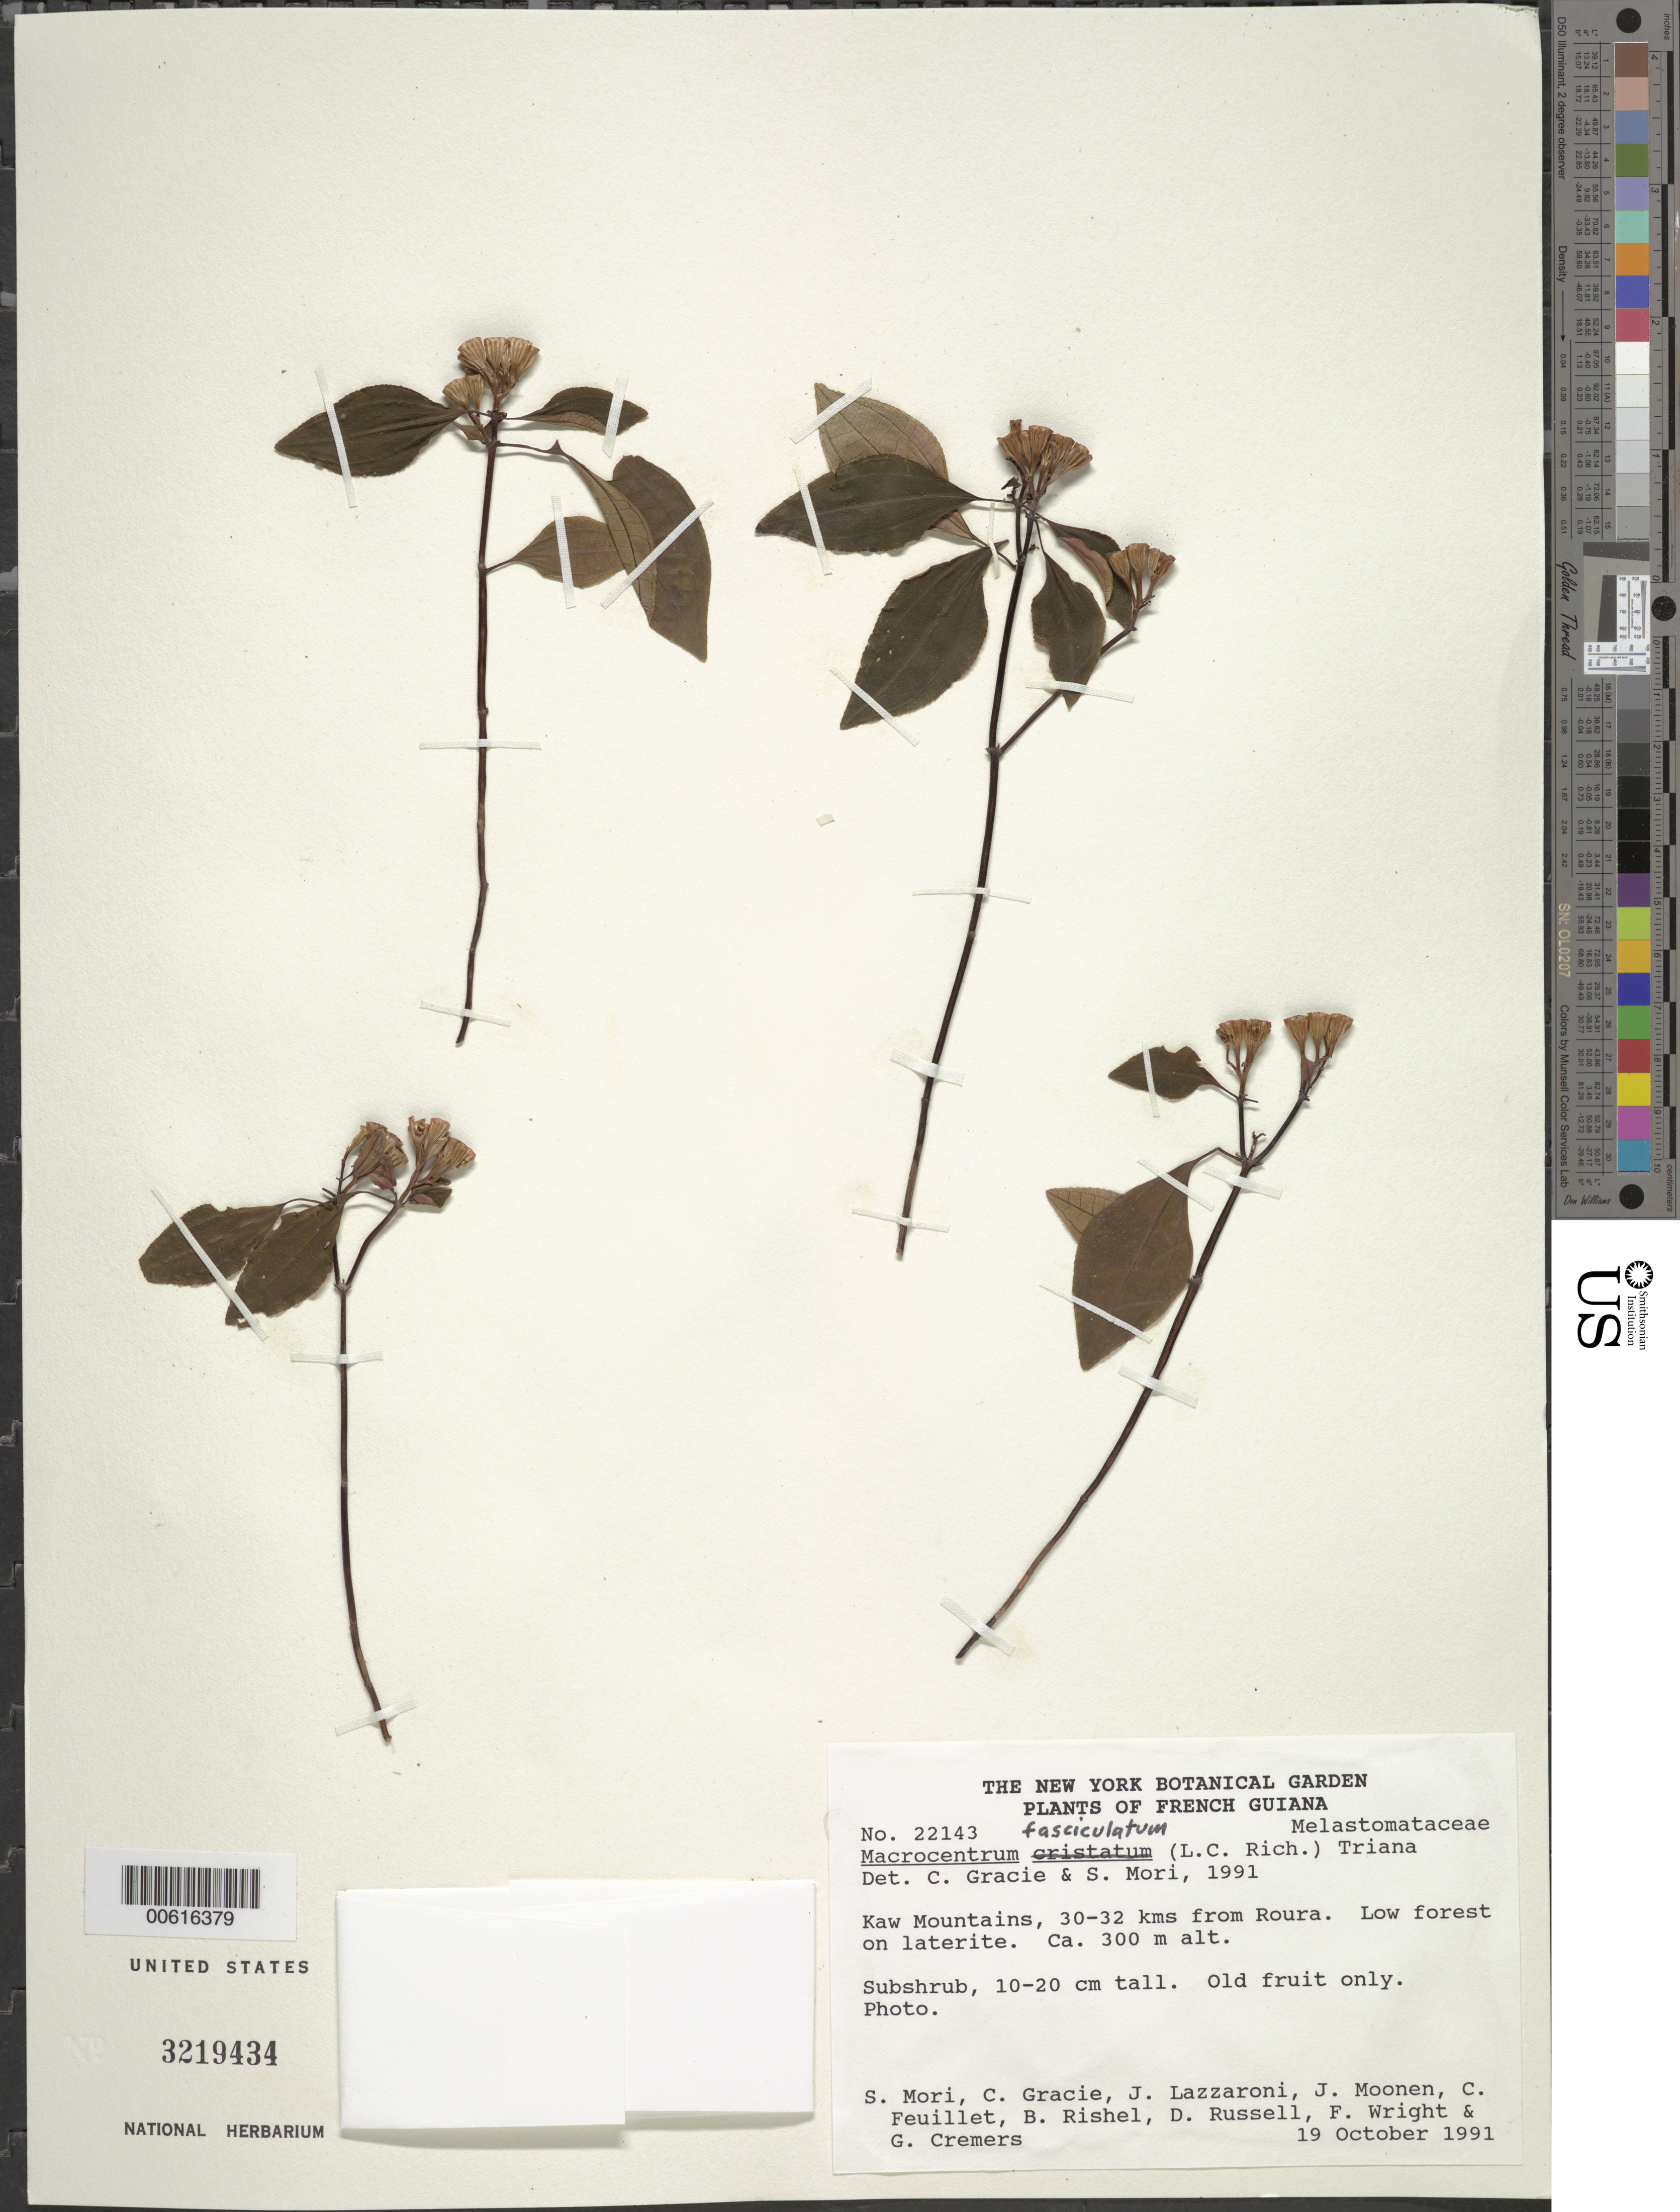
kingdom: Plantae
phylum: Tracheophyta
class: Magnoliopsida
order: Myrtales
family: Melastomataceae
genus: Macrocentrum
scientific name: Macrocentrum fasciculatum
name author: (Rich. ex DC.) Triana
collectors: S. Mori & C. A. Gracie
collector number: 22143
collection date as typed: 19-Oct-91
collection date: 1991-10-19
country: French Guiana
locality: Kaw Mts., 30-32 km from Roura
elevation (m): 300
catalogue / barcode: US 3219434